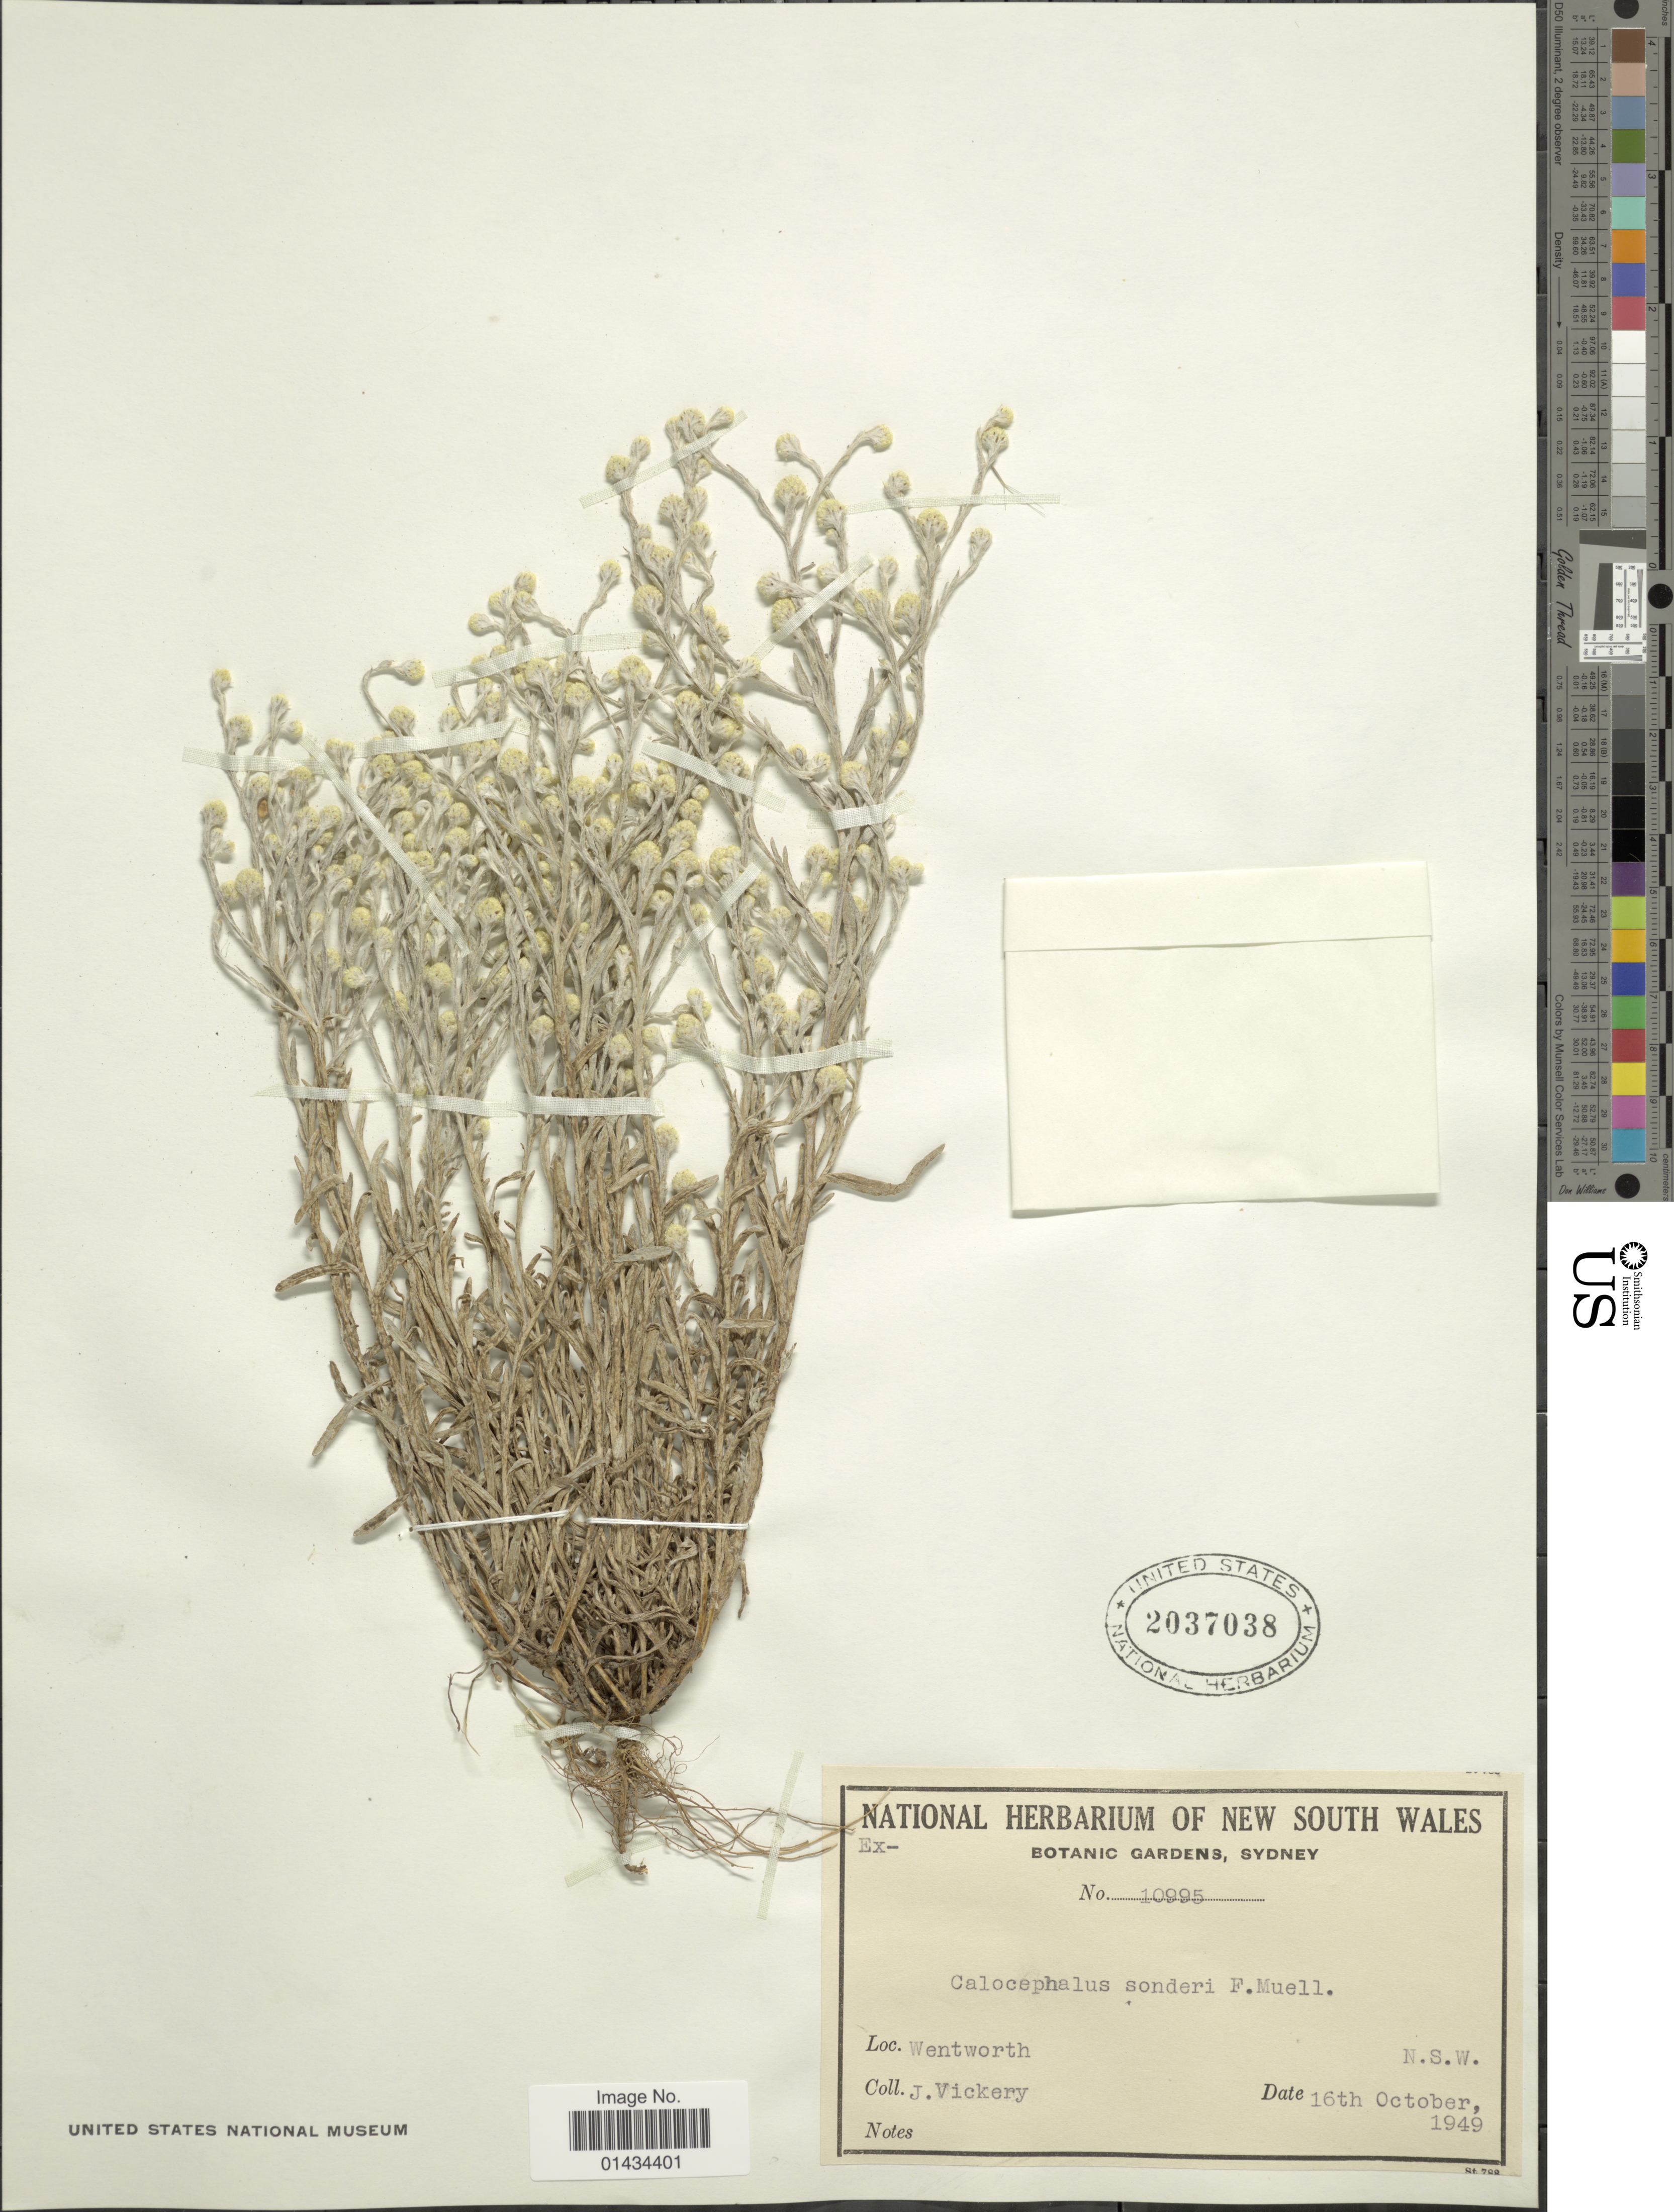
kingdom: Plantae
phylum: Tracheophyta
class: Magnoliopsida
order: Asterales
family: Asteraceae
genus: Calocephalus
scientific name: Calocephalus sonderi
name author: F. Muell.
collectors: J. Vickery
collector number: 10995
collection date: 1949-10-16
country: Australia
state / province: New South Wales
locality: Wentworth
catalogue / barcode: US 2037038